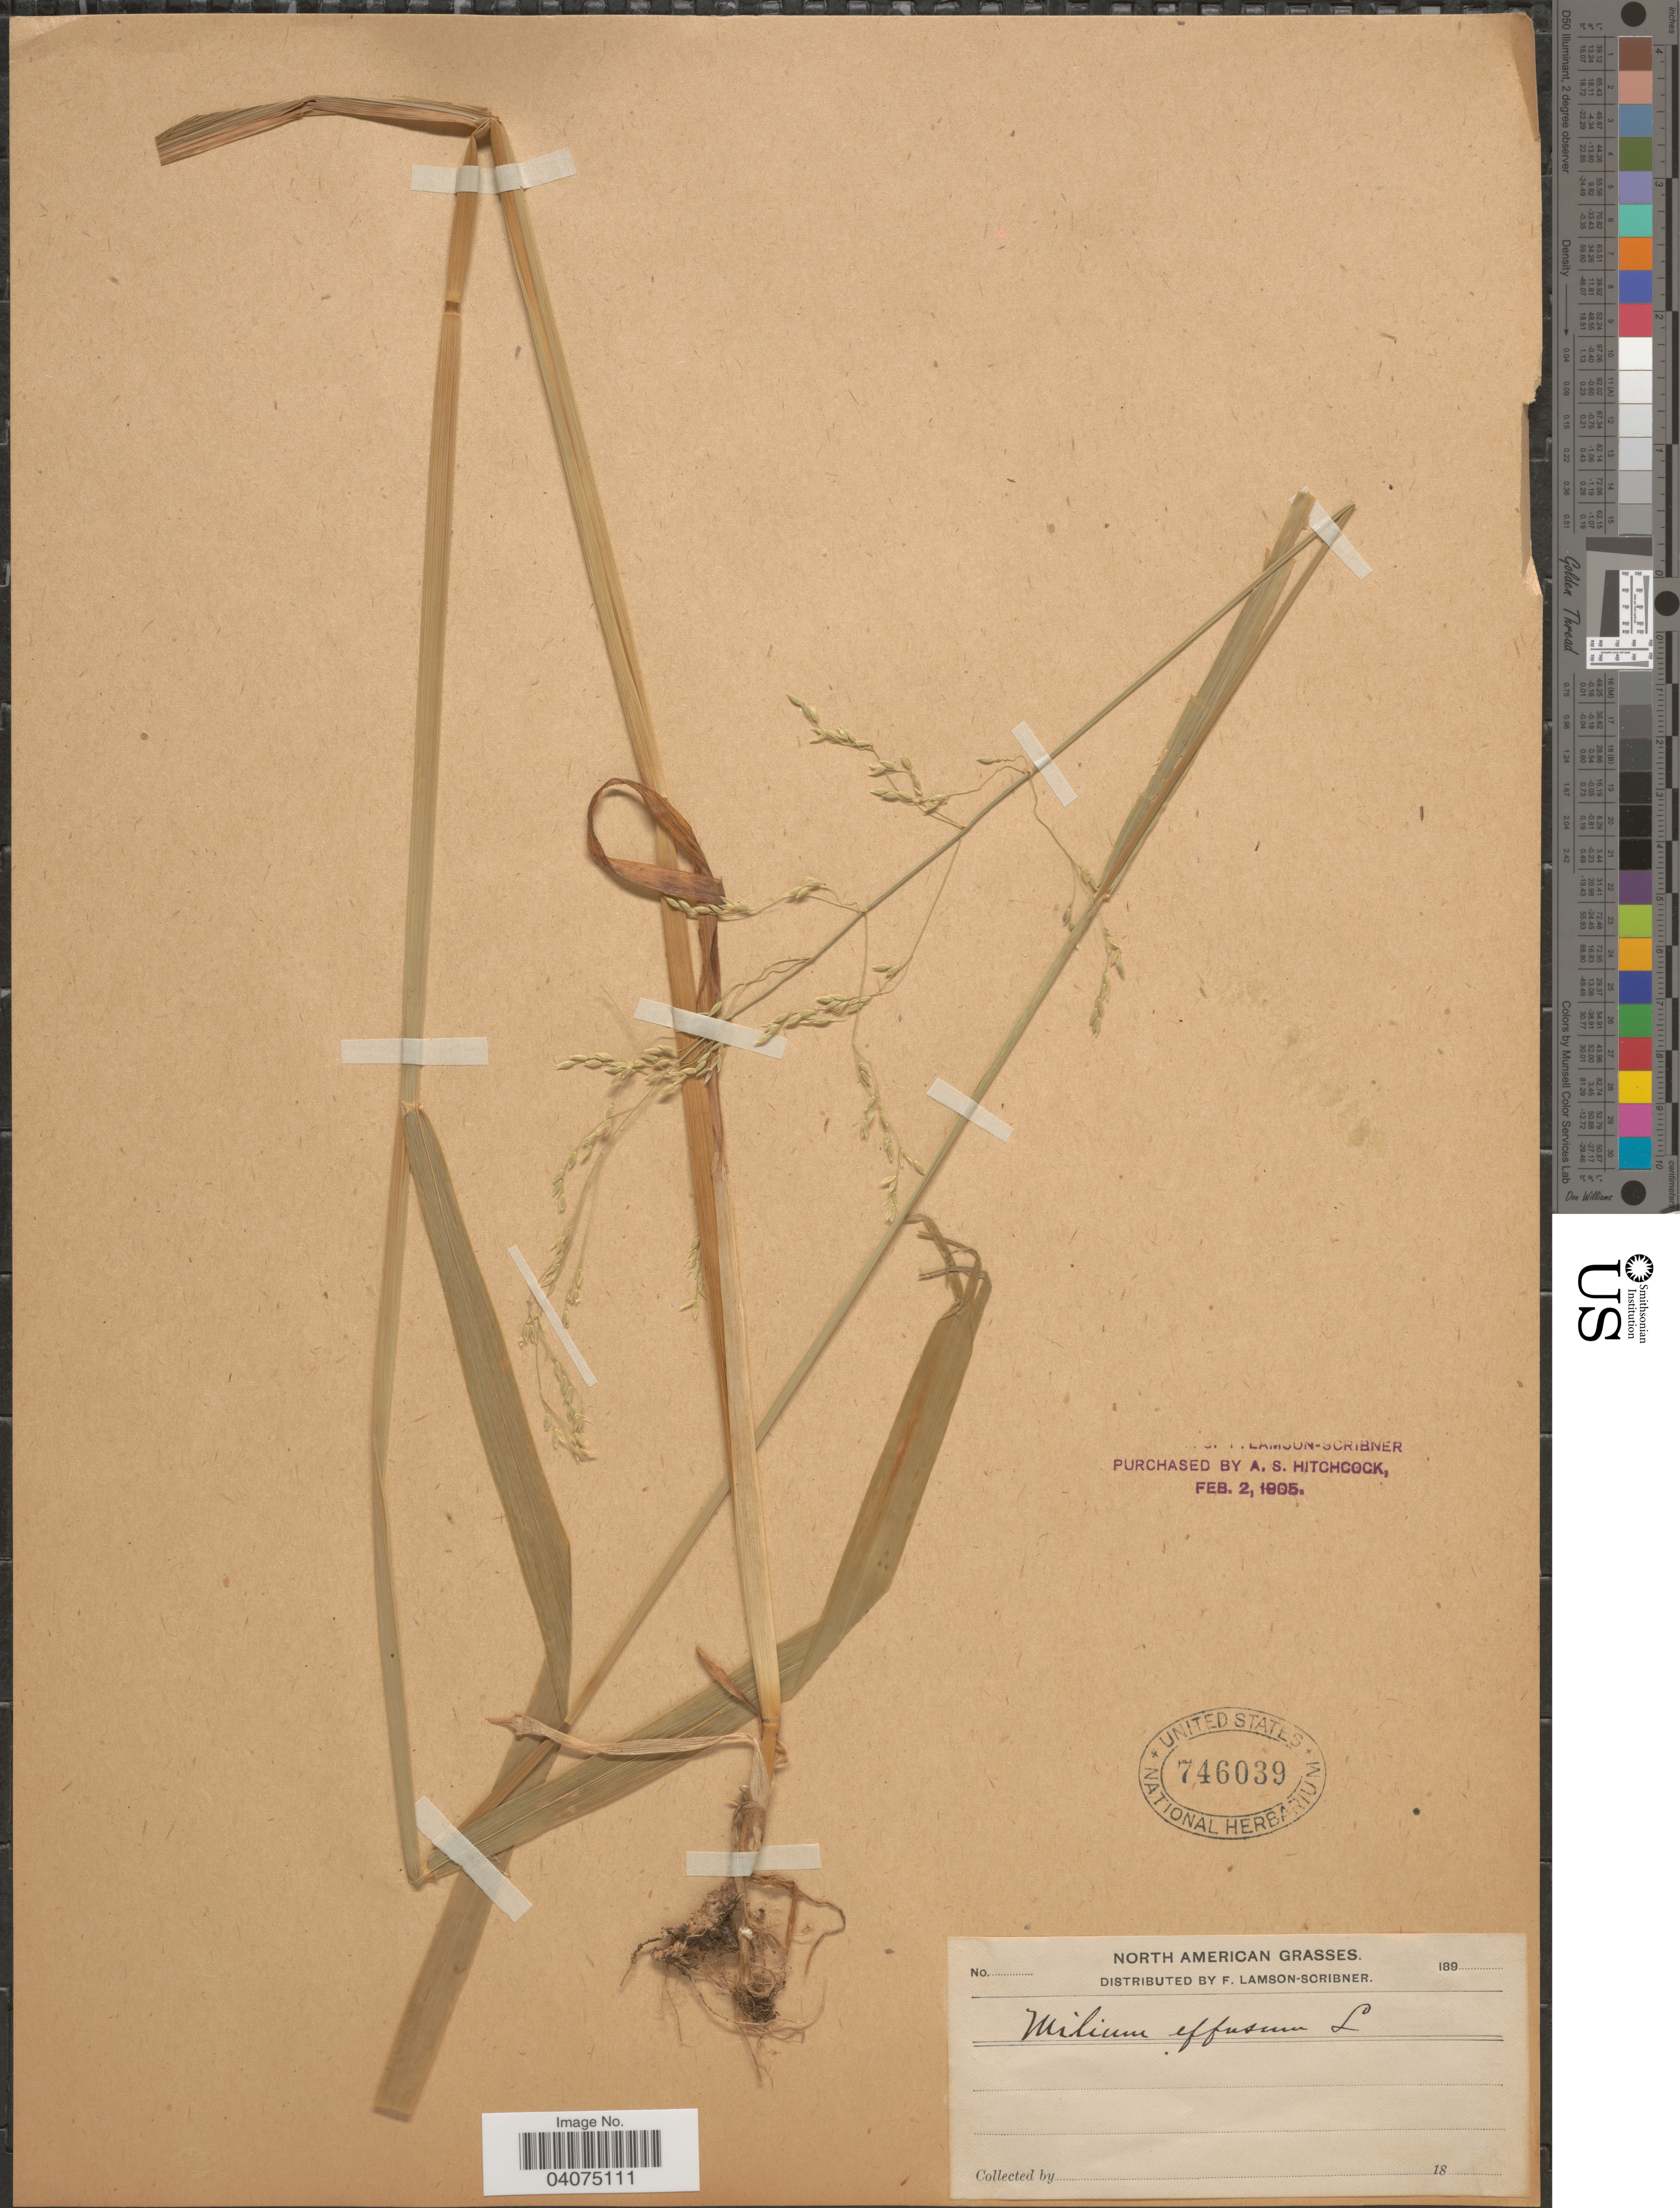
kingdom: Plantae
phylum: Tracheophyta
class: Liliopsida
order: Poales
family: Poaceae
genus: Milium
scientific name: Milium effusum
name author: L.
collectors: ex herb. F. Lamson Scribner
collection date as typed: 18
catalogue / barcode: US 746039